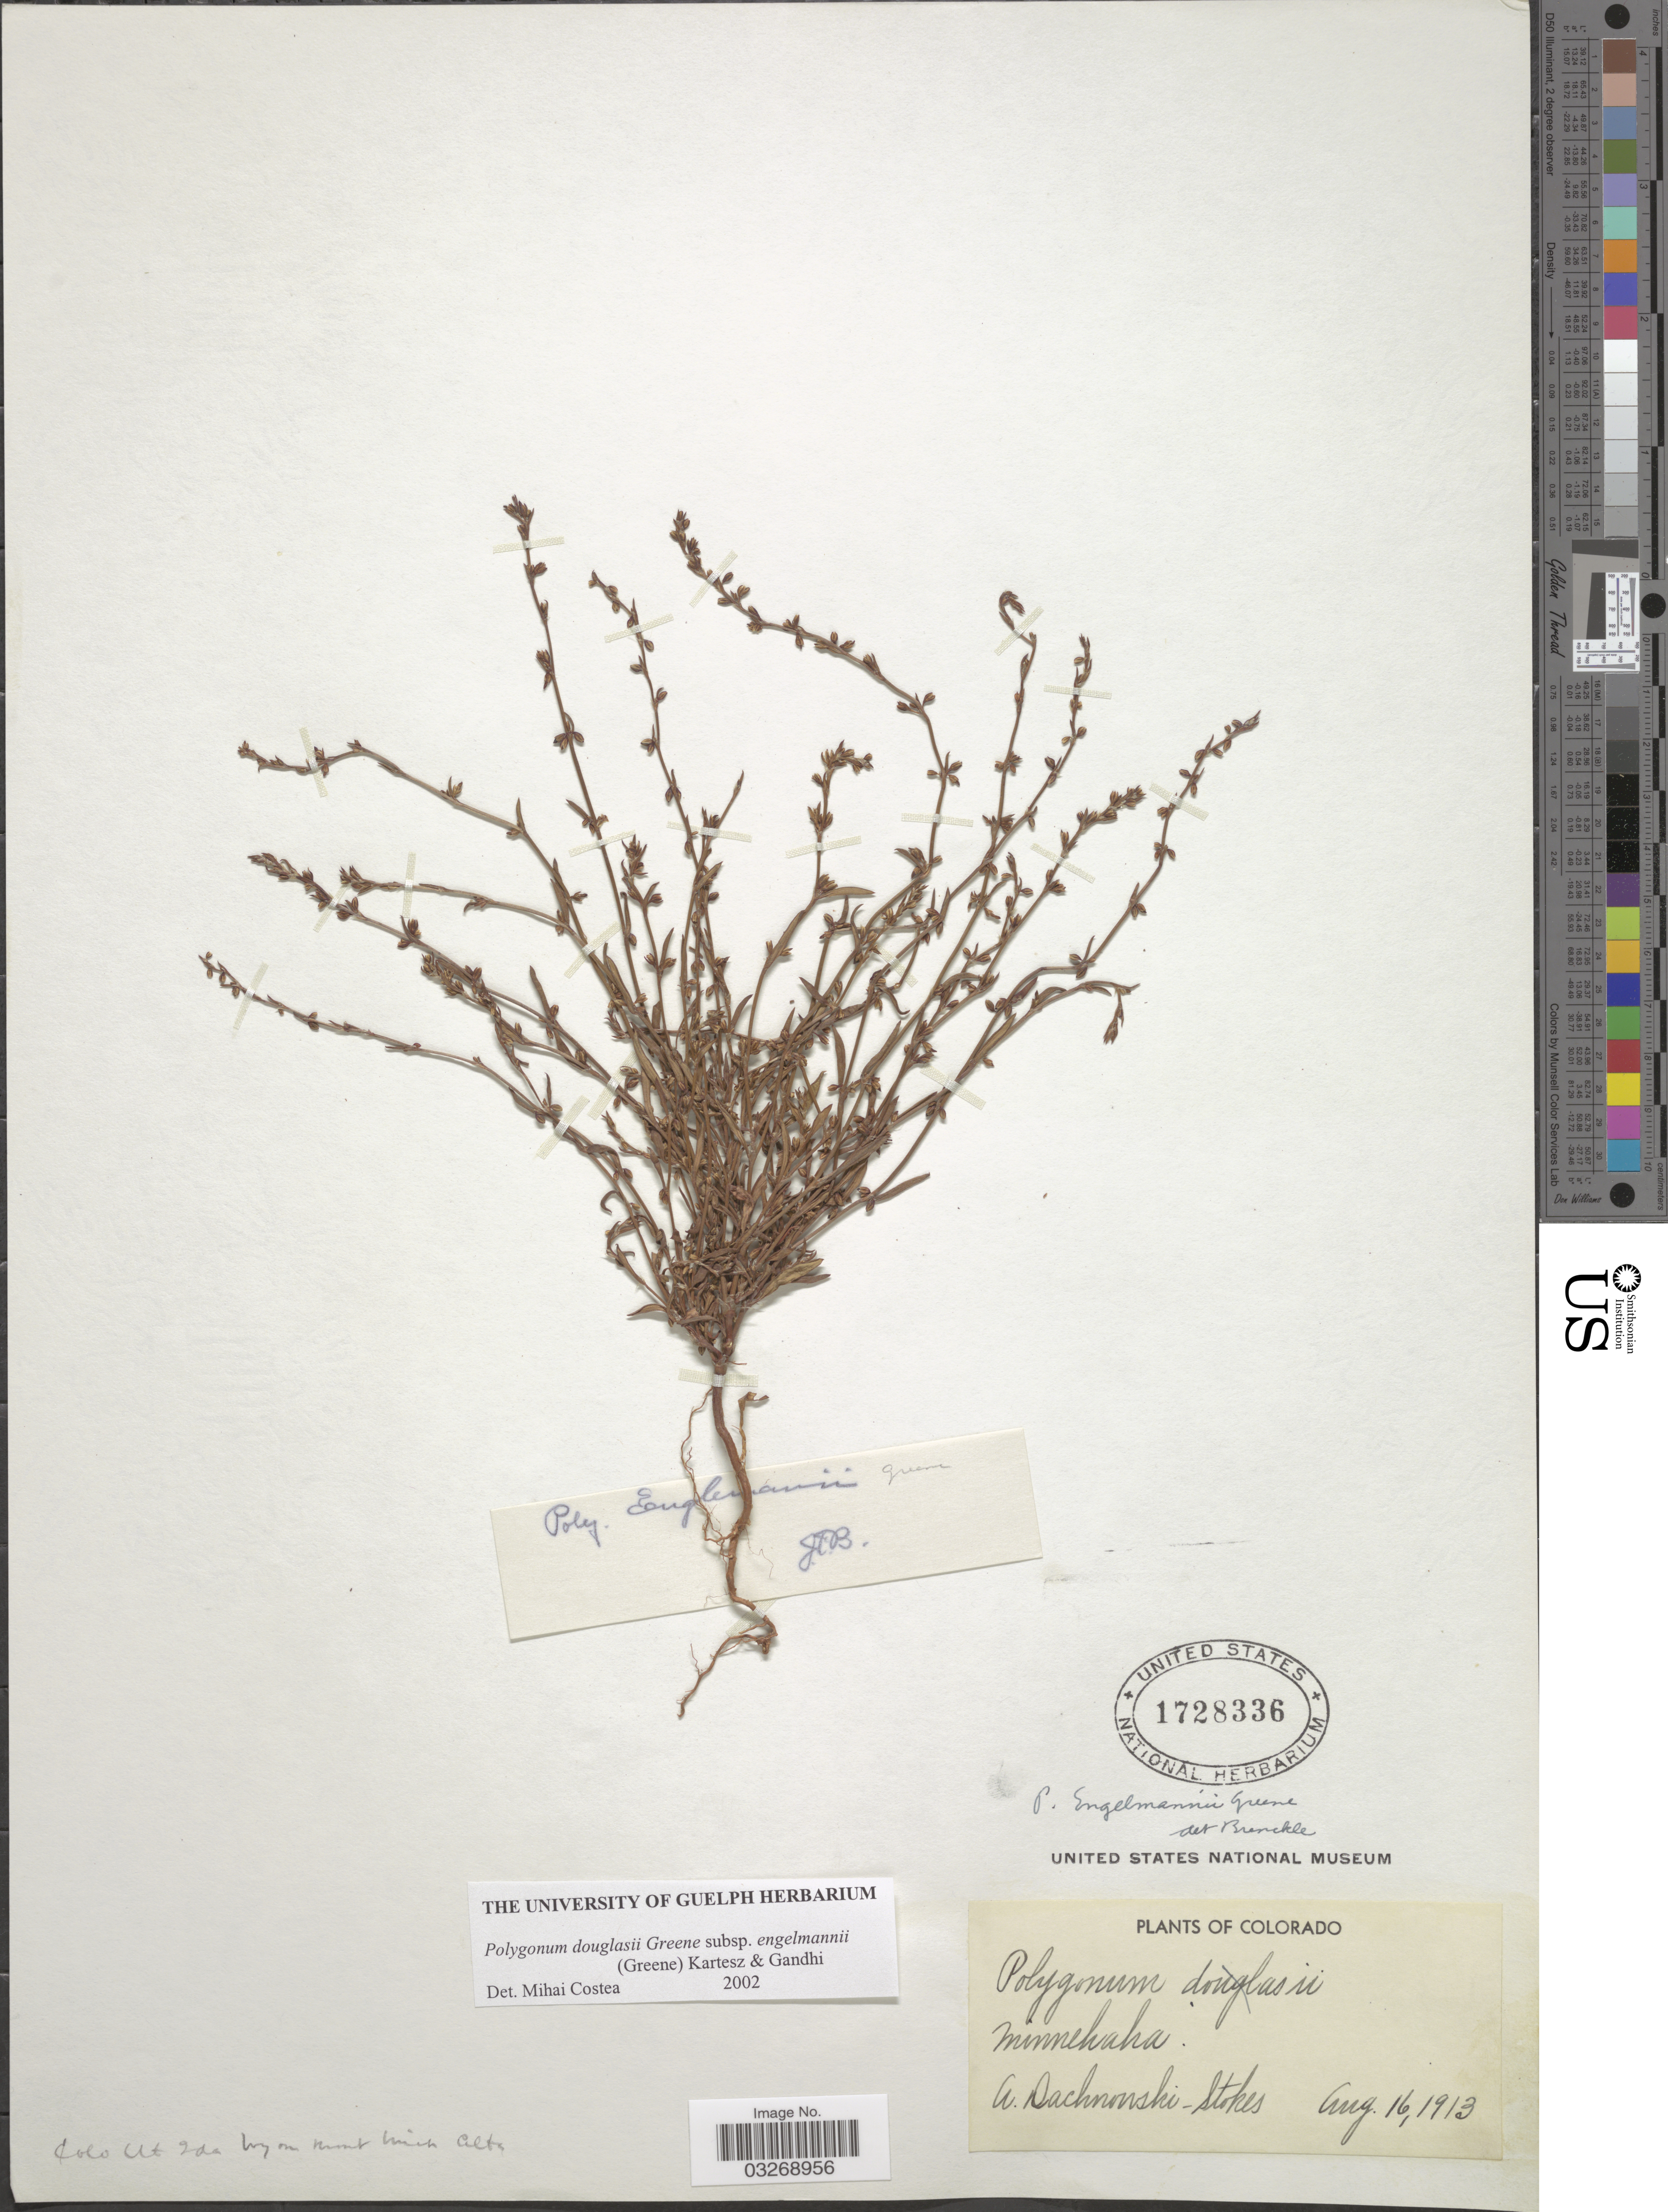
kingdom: Plantae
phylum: Tracheophyta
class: Magnoliopsida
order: Caryophyllales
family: Polygonaceae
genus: Polygonum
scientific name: Polygonum douglasii subsp. engelmannii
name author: (S.W. Greene) Kartesz & Gandhi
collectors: A. P. Dachnowski-Stokes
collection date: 1913-08-16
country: United States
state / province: Colorado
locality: Minnehaha.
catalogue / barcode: US 1728336